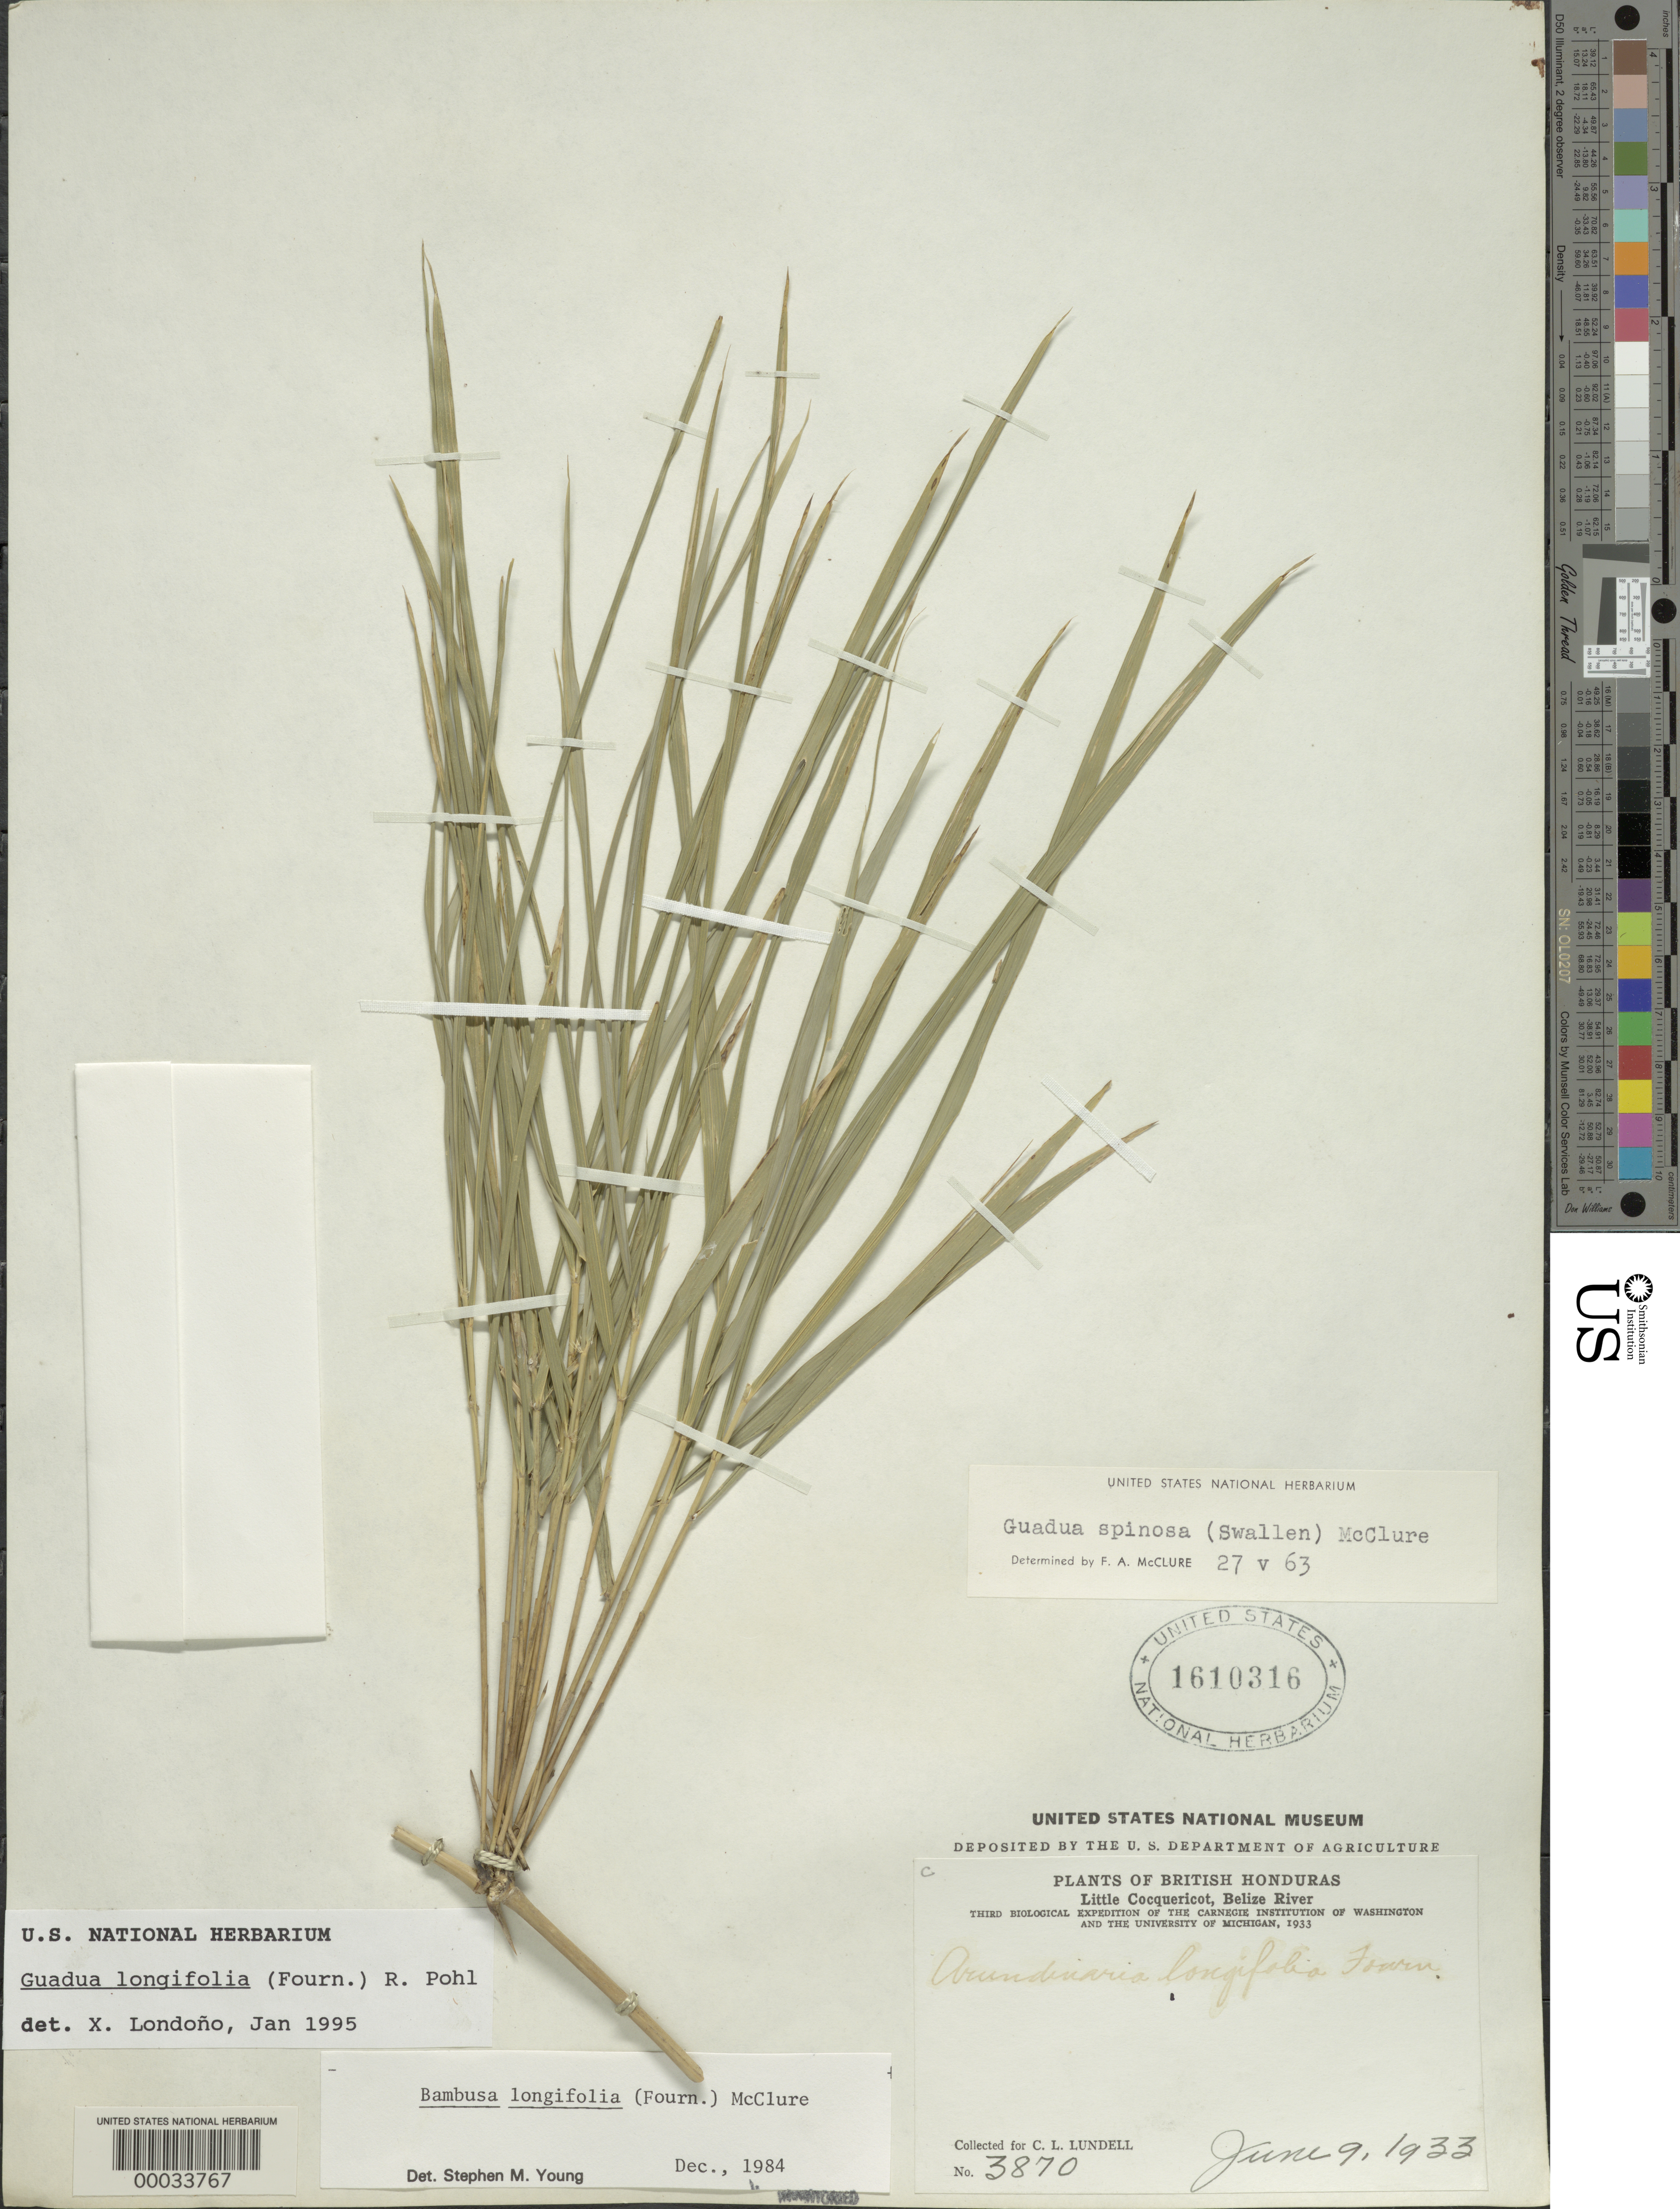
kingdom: Plantae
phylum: Tracheophyta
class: Liliopsida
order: Poales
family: Poaceae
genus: Guadua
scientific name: Guadua longifolia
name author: (E. Fourn.) R.W. Pohl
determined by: Londoño, X., (TULV), Jardin Botanico "Juan Maria Cespedes"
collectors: C. L. Lundell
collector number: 3870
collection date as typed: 09 Jun 1933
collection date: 1933-06-09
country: Belize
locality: Little Cocquericot, Belize River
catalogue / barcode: US 1610316